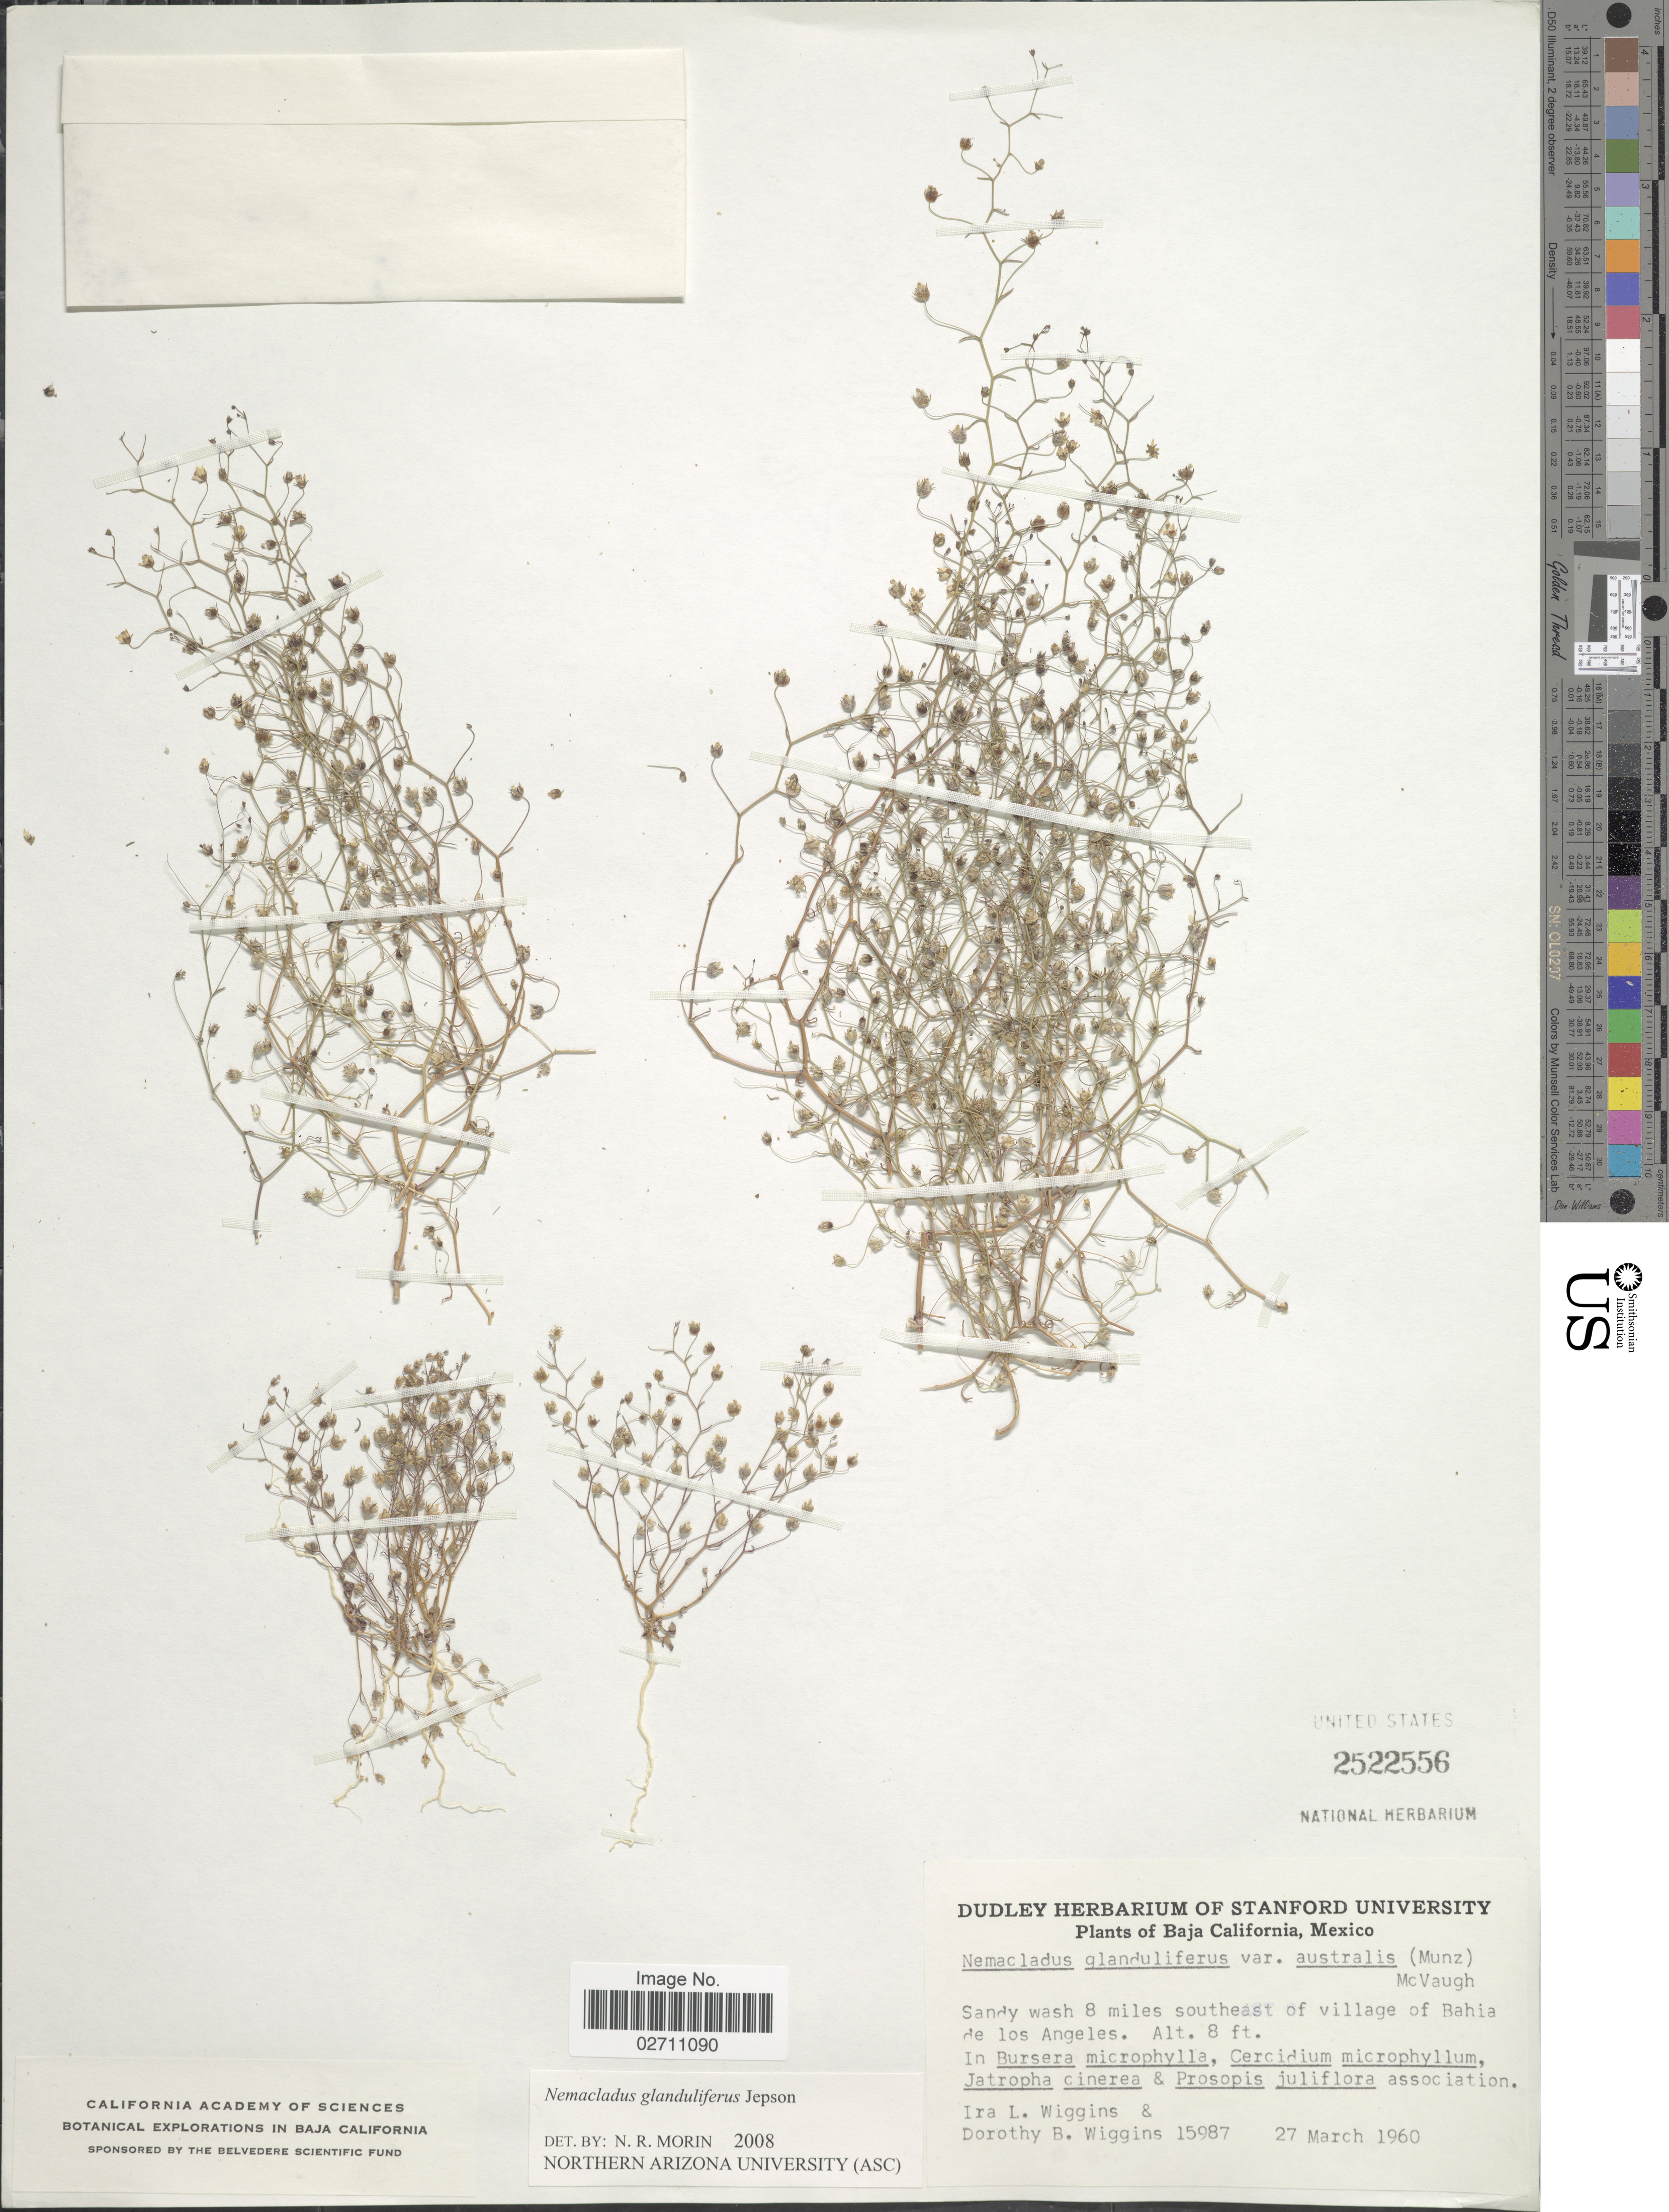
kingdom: Plantae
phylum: Tracheophyta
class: Magnoliopsida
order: Asterales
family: Campanulaceae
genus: Nemacladus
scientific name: Nemacladus glanduliferus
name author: Jeps.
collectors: I. L. Wiggins & D. B. Wiggins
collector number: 15987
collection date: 1960-03-27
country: Mexico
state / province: Baja California Norte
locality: Baja California, Mexico, Sandy wash 8 miles southeast of village of Bahia de los Angeles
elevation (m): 2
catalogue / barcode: US 2522556